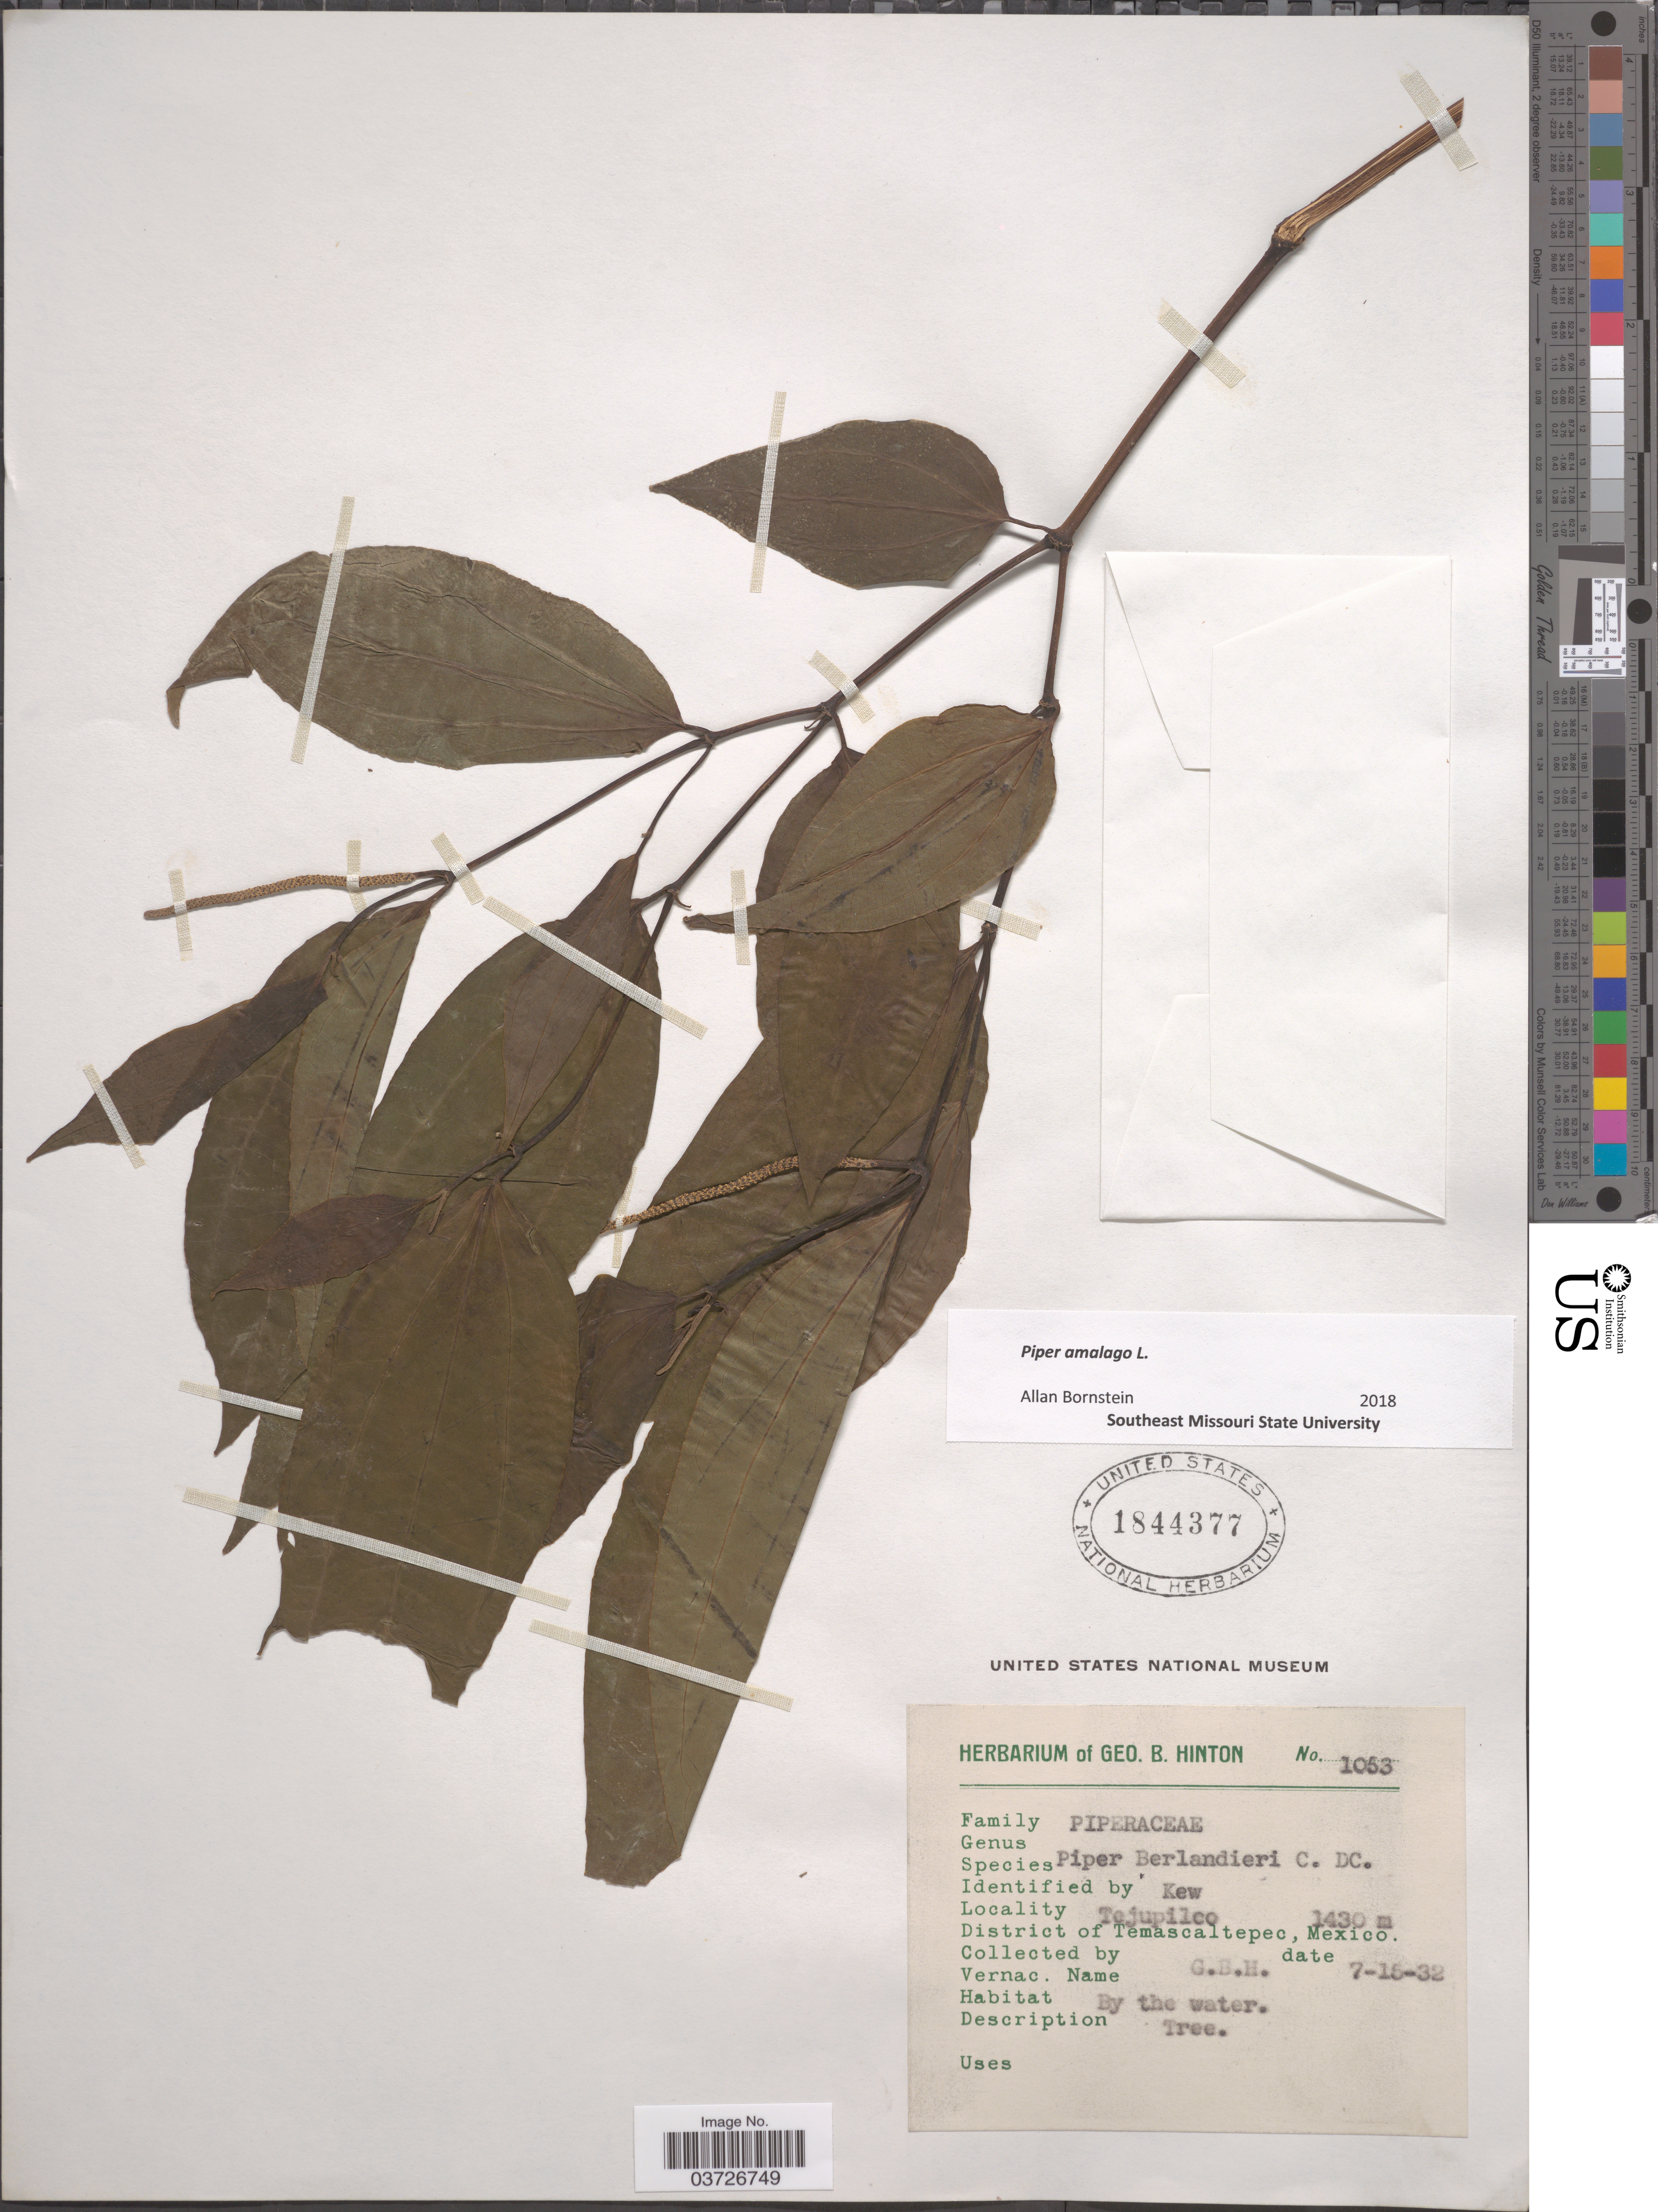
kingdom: Plantae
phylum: Tracheophyta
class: Magnoliopsida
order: Piperales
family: Piperaceae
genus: Piper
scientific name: Piper amalago var. medium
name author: (Jacq.) Yunck.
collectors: G. B. Hinton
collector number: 1053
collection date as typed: Transcribed d/m/y: 15/7/32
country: Mexico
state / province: México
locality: Tejupilco. District of Temascaltepec.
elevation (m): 1430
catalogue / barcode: US 1844377